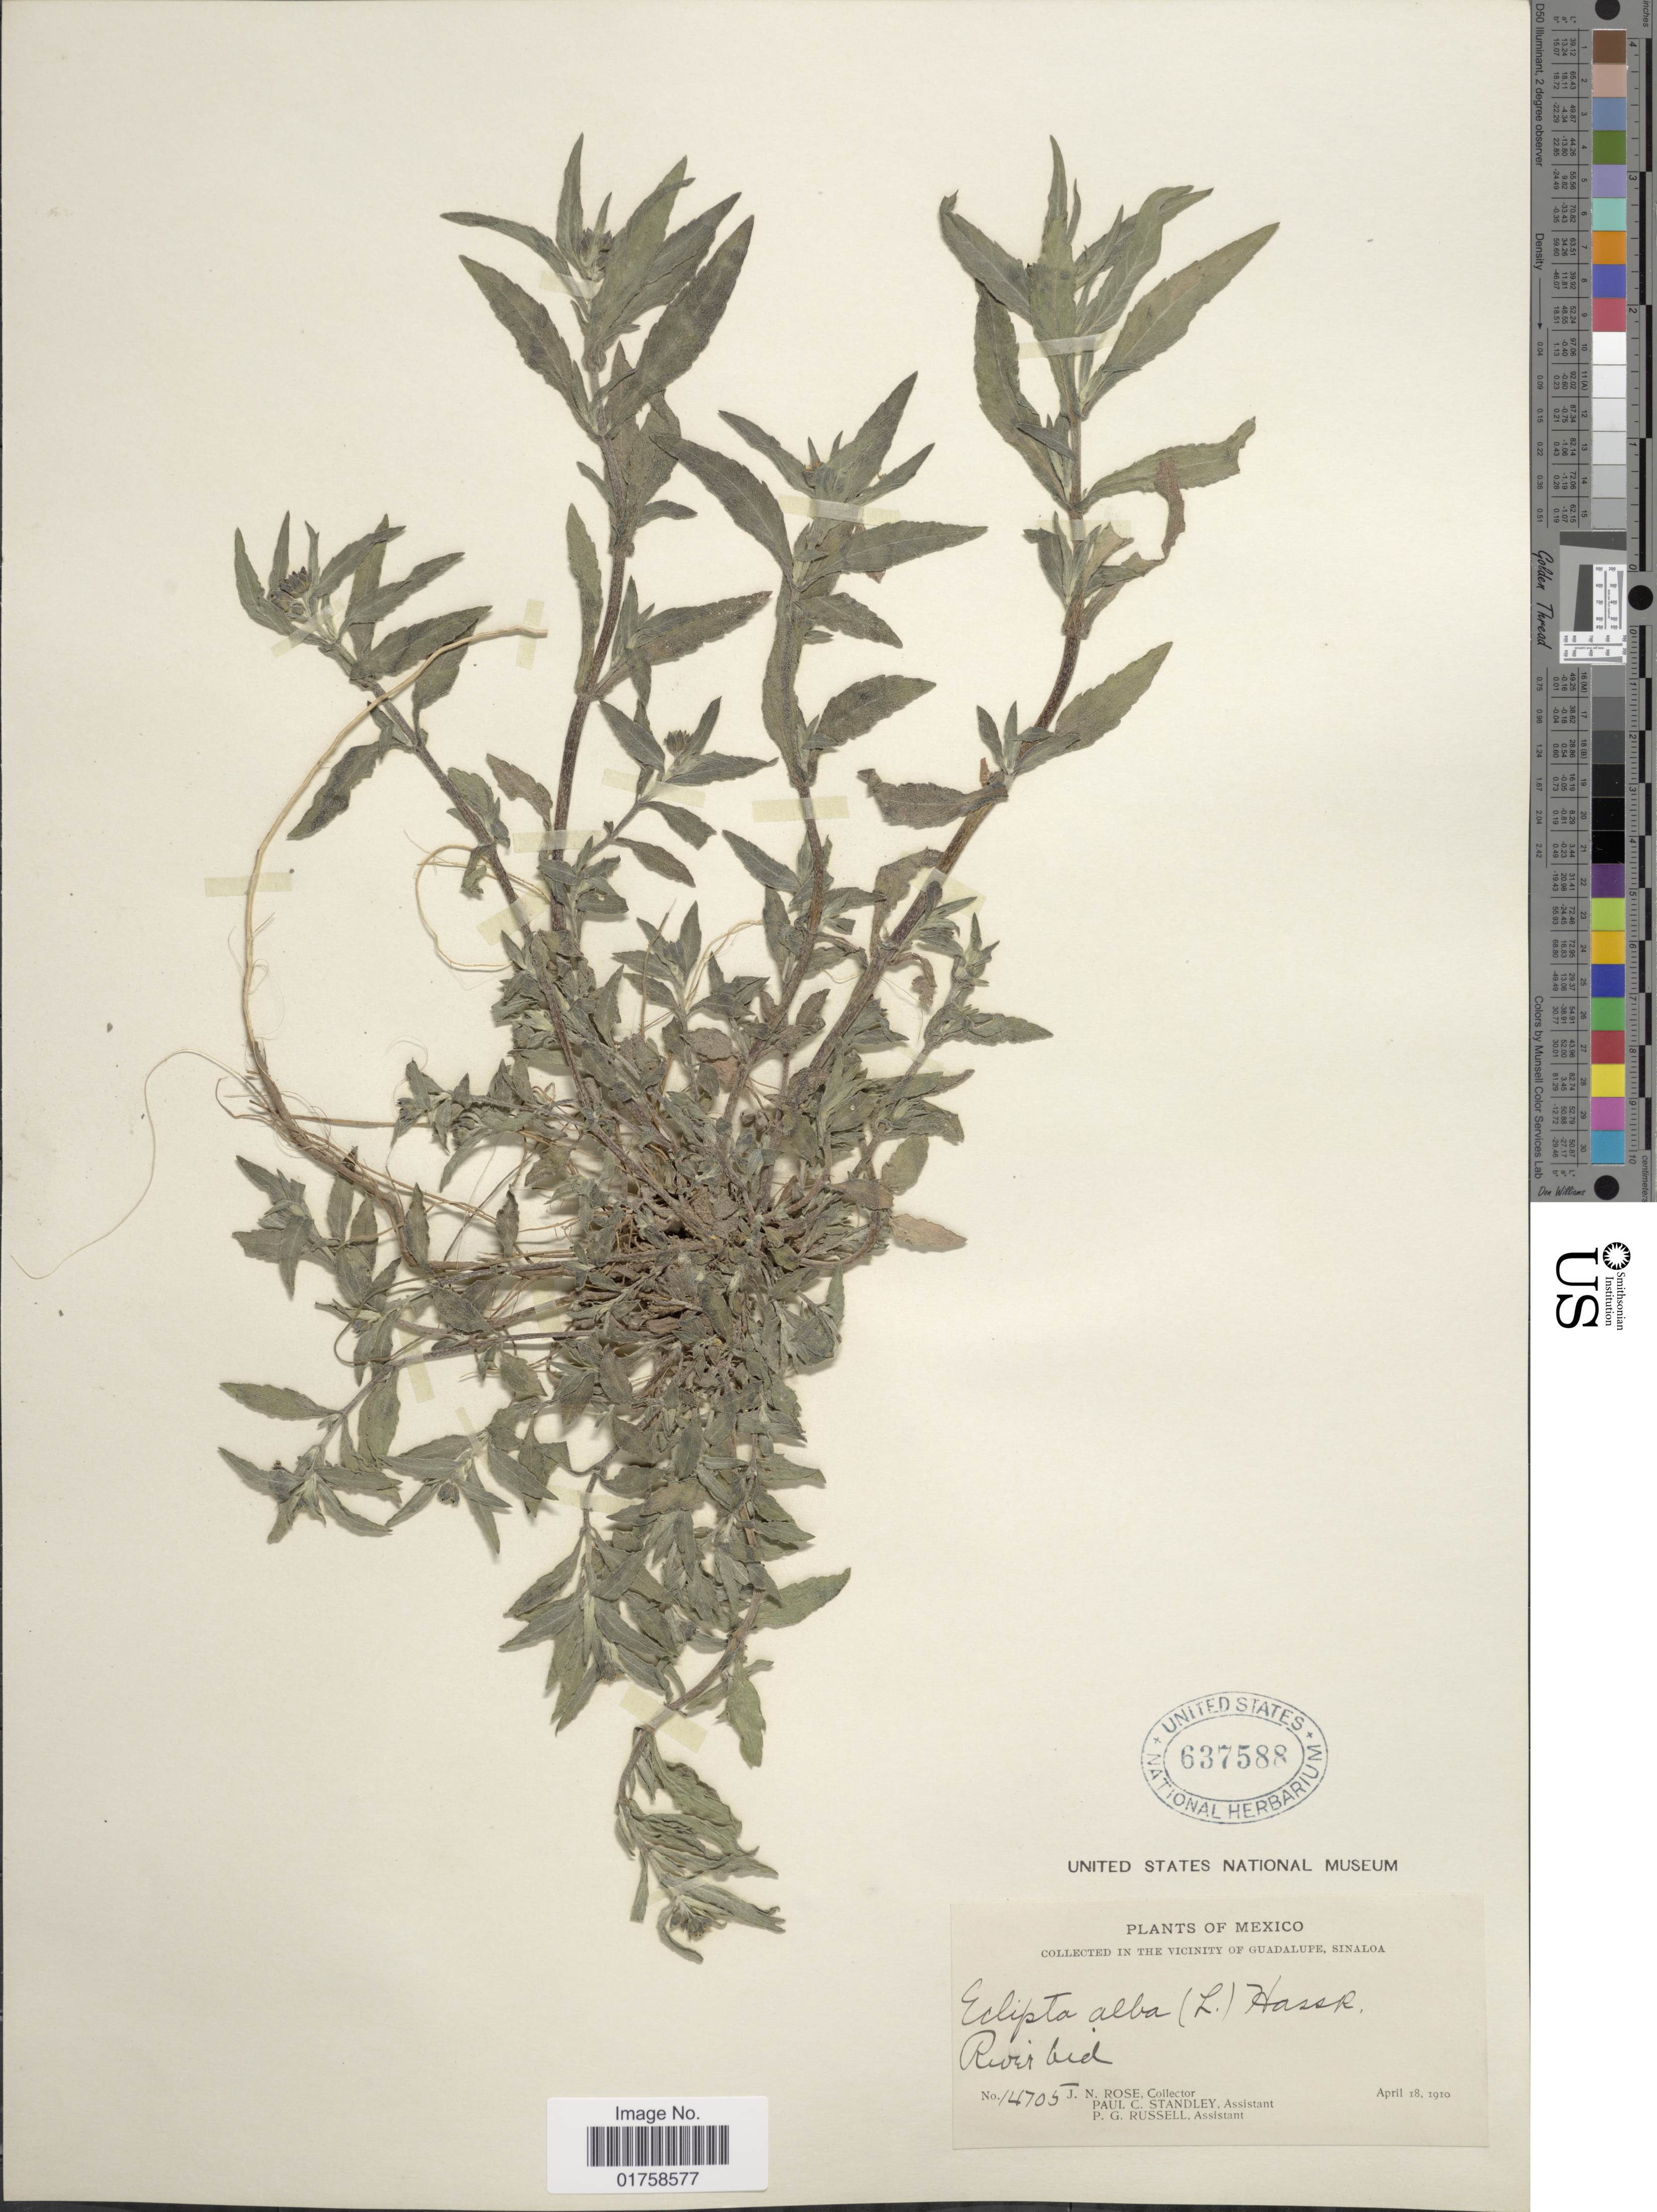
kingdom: Plantae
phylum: Tracheophyta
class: Magnoliopsida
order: Asterales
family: Asteraceae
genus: Eclipta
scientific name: Eclipta alba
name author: (L.) Hassk.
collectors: J. N. Rose, P. C. Standley & P. G. Russell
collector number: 14705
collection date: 1910-04-18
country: Mexico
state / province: Sinaloa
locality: Mexico. In the vicinity of Guadalupe, Sinaloa. Riverbed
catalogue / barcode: US 637588